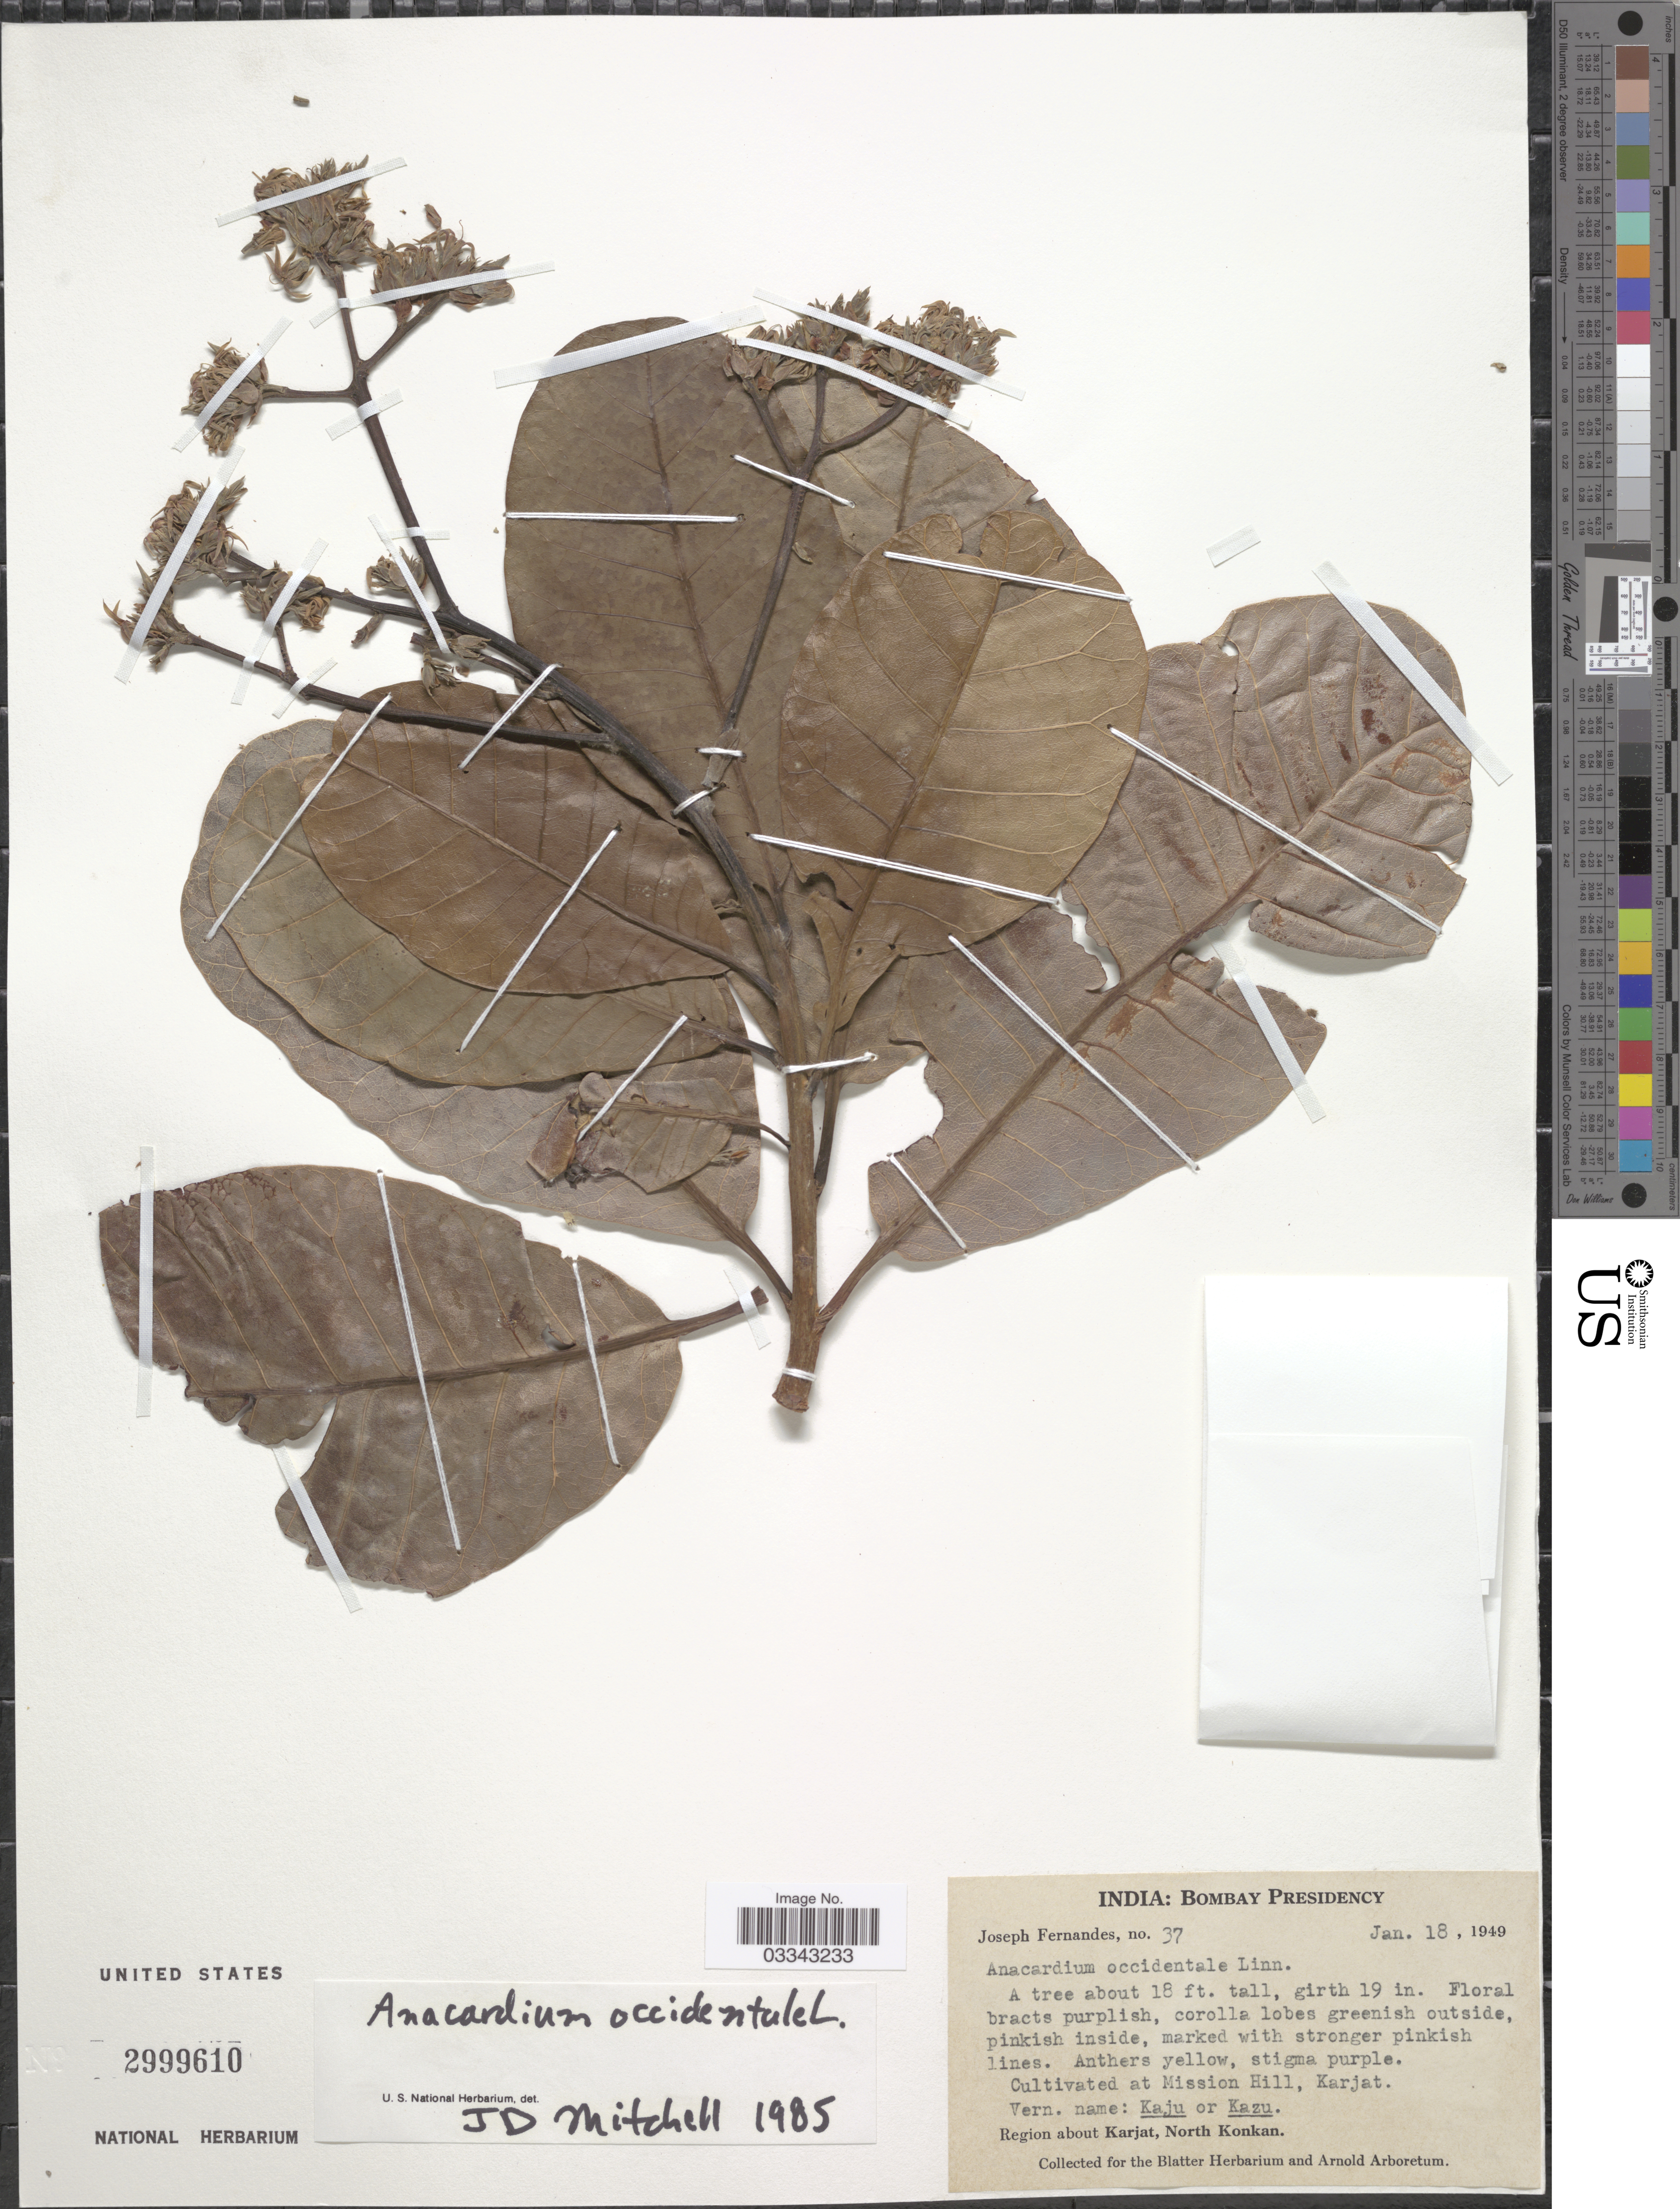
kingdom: Plantae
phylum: Tracheophyta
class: Magnoliopsida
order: Sapindales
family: Anacardiaceae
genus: Anacardium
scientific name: Anacardium occidentale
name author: L.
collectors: J. Fernandes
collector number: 37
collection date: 1949-01-18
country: India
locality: Cultivated at Mission Hill, Karjat.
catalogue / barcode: US 2999610